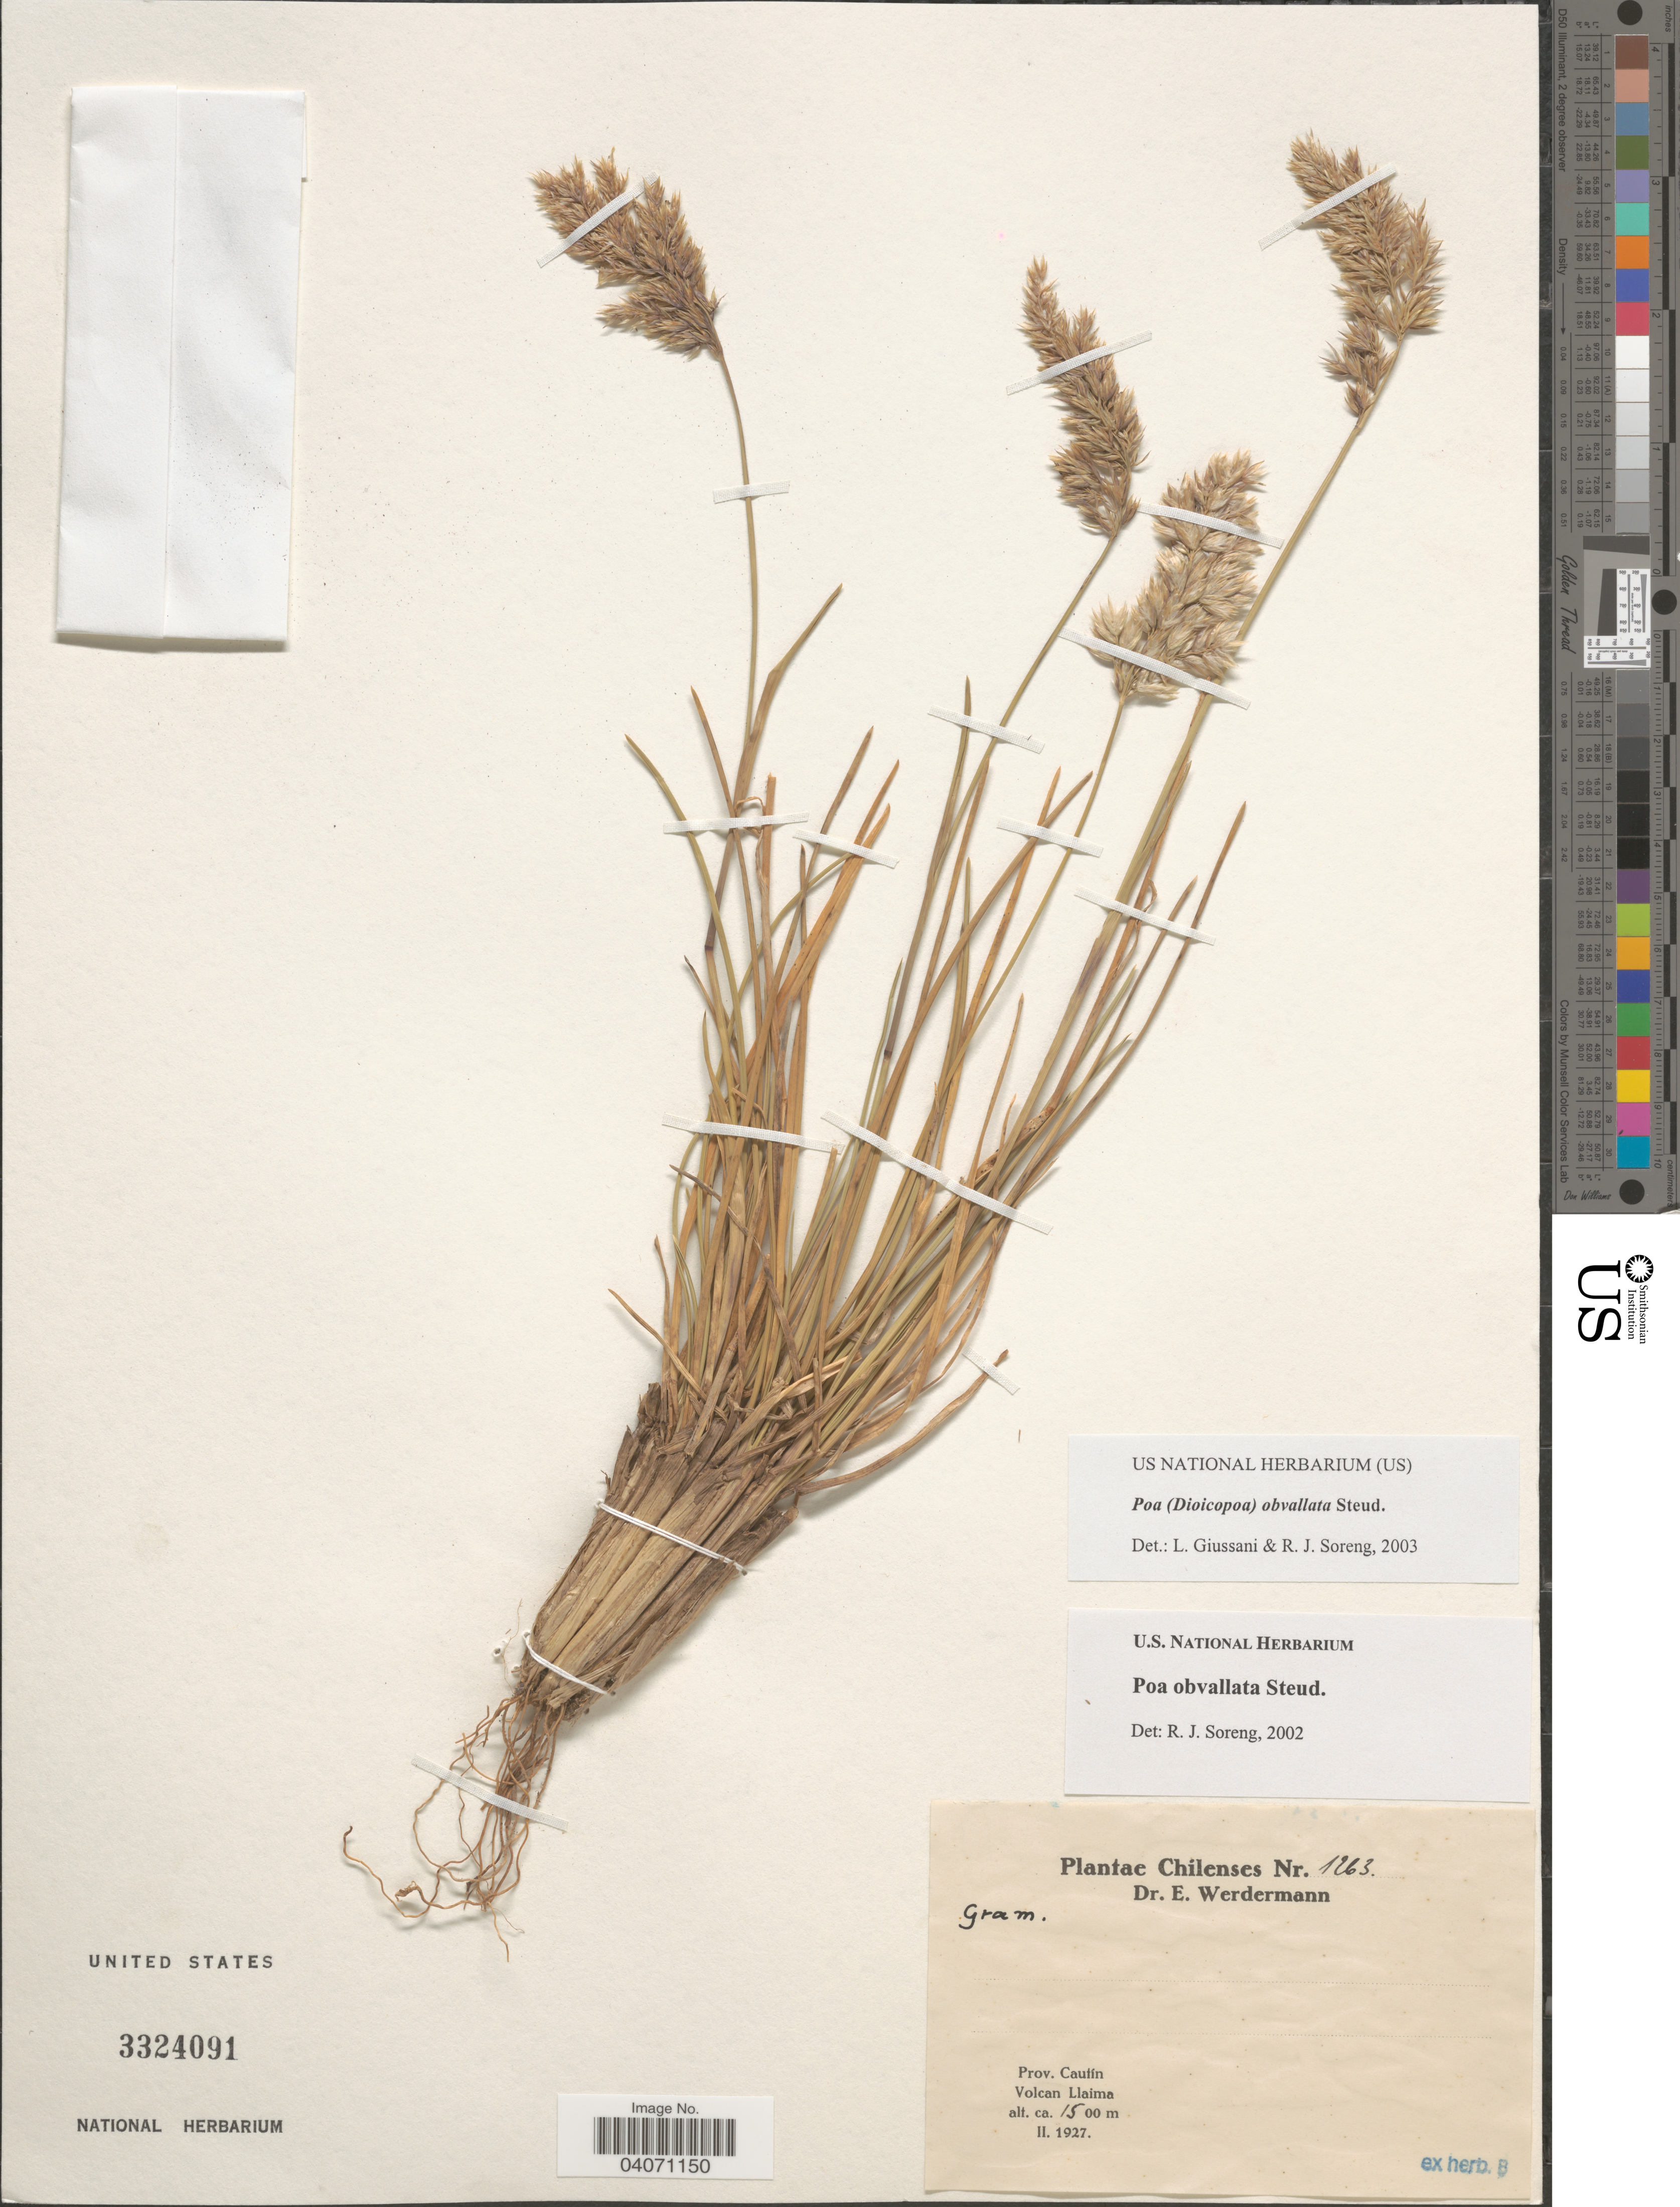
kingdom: Plantae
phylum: Tracheophyta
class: Liliopsida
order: Poales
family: Poaceae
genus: Poa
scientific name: Poa obvallata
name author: Steud.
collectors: E. Werdermann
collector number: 1263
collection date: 1927-02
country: Chile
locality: Prov. Cautín. Volcan Llaima.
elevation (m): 1500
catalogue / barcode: US 3324091